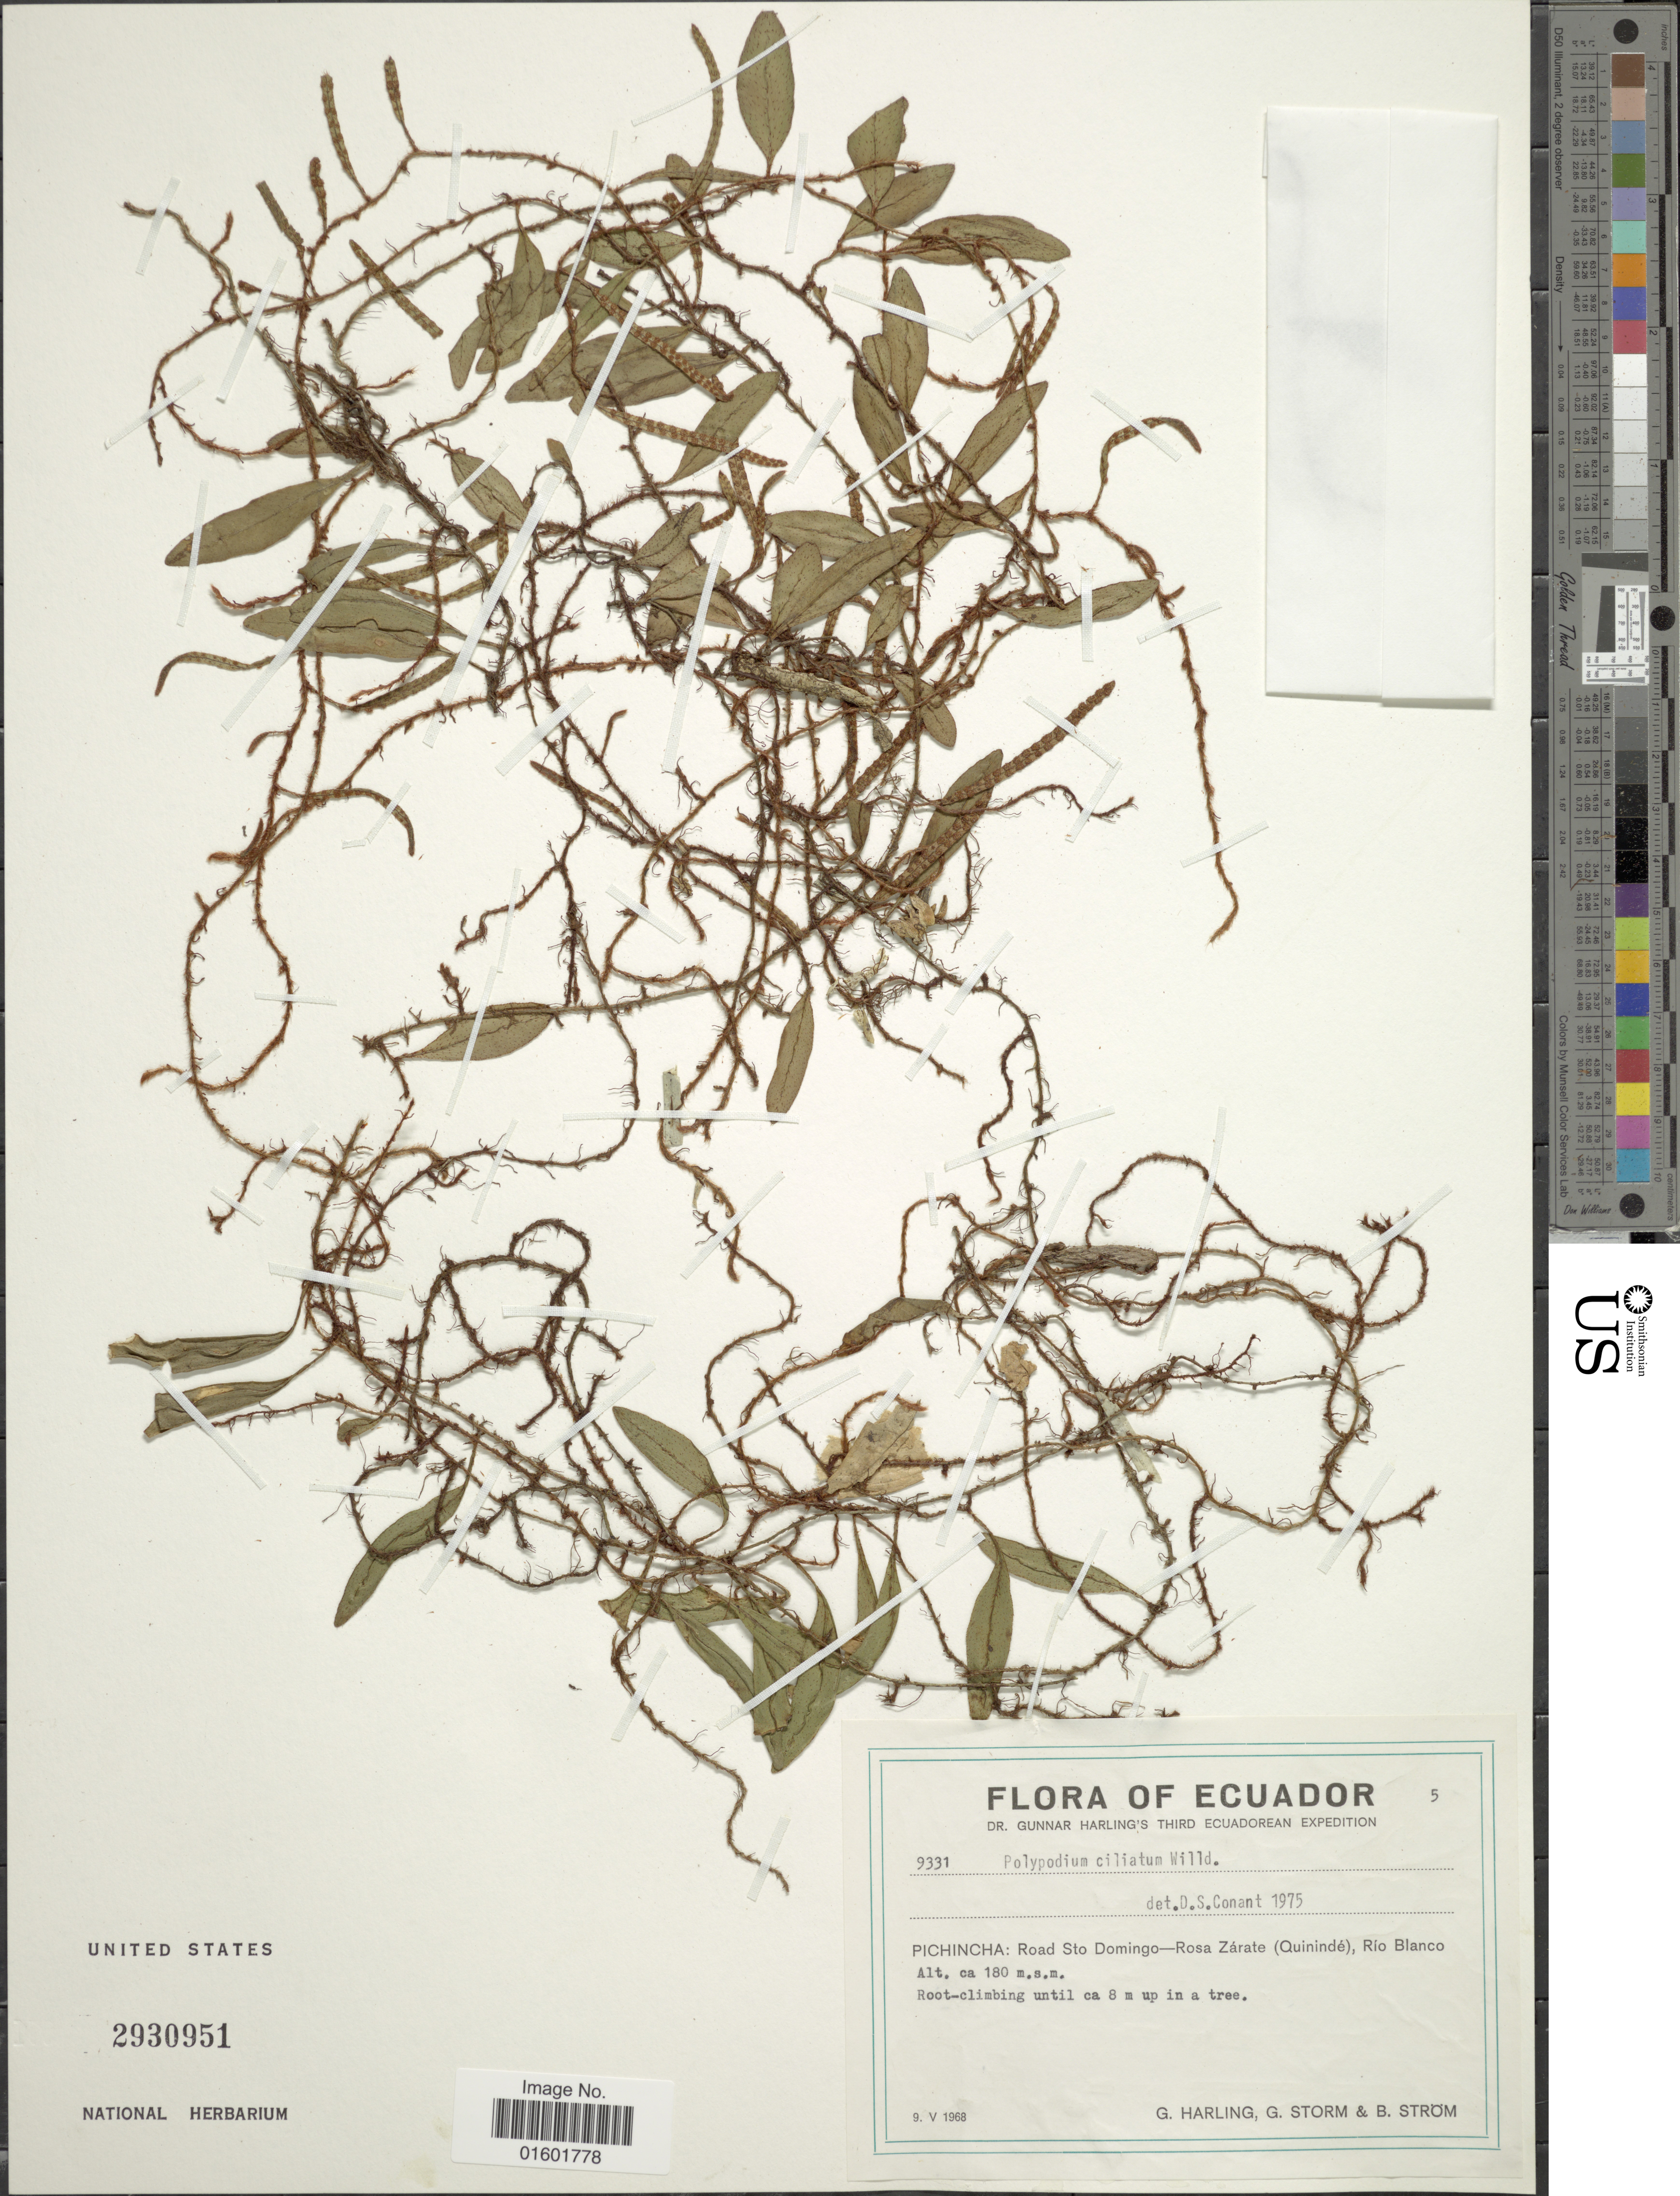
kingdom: Plantae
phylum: Tracheophyta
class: Polypodiopsida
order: Polypodiales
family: Polypodiaceae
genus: Microgramma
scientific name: Microgramma reptans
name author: (Cav.) A.R. Sm.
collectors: G. Harling, G. Storm & B. Strom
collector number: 9331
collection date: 1968-05-09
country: Ecuador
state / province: Pichincha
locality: Road to Sto. Domingo-Rosa Zarate (Quininde), Rio Blanco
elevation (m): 180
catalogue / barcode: US 2930951